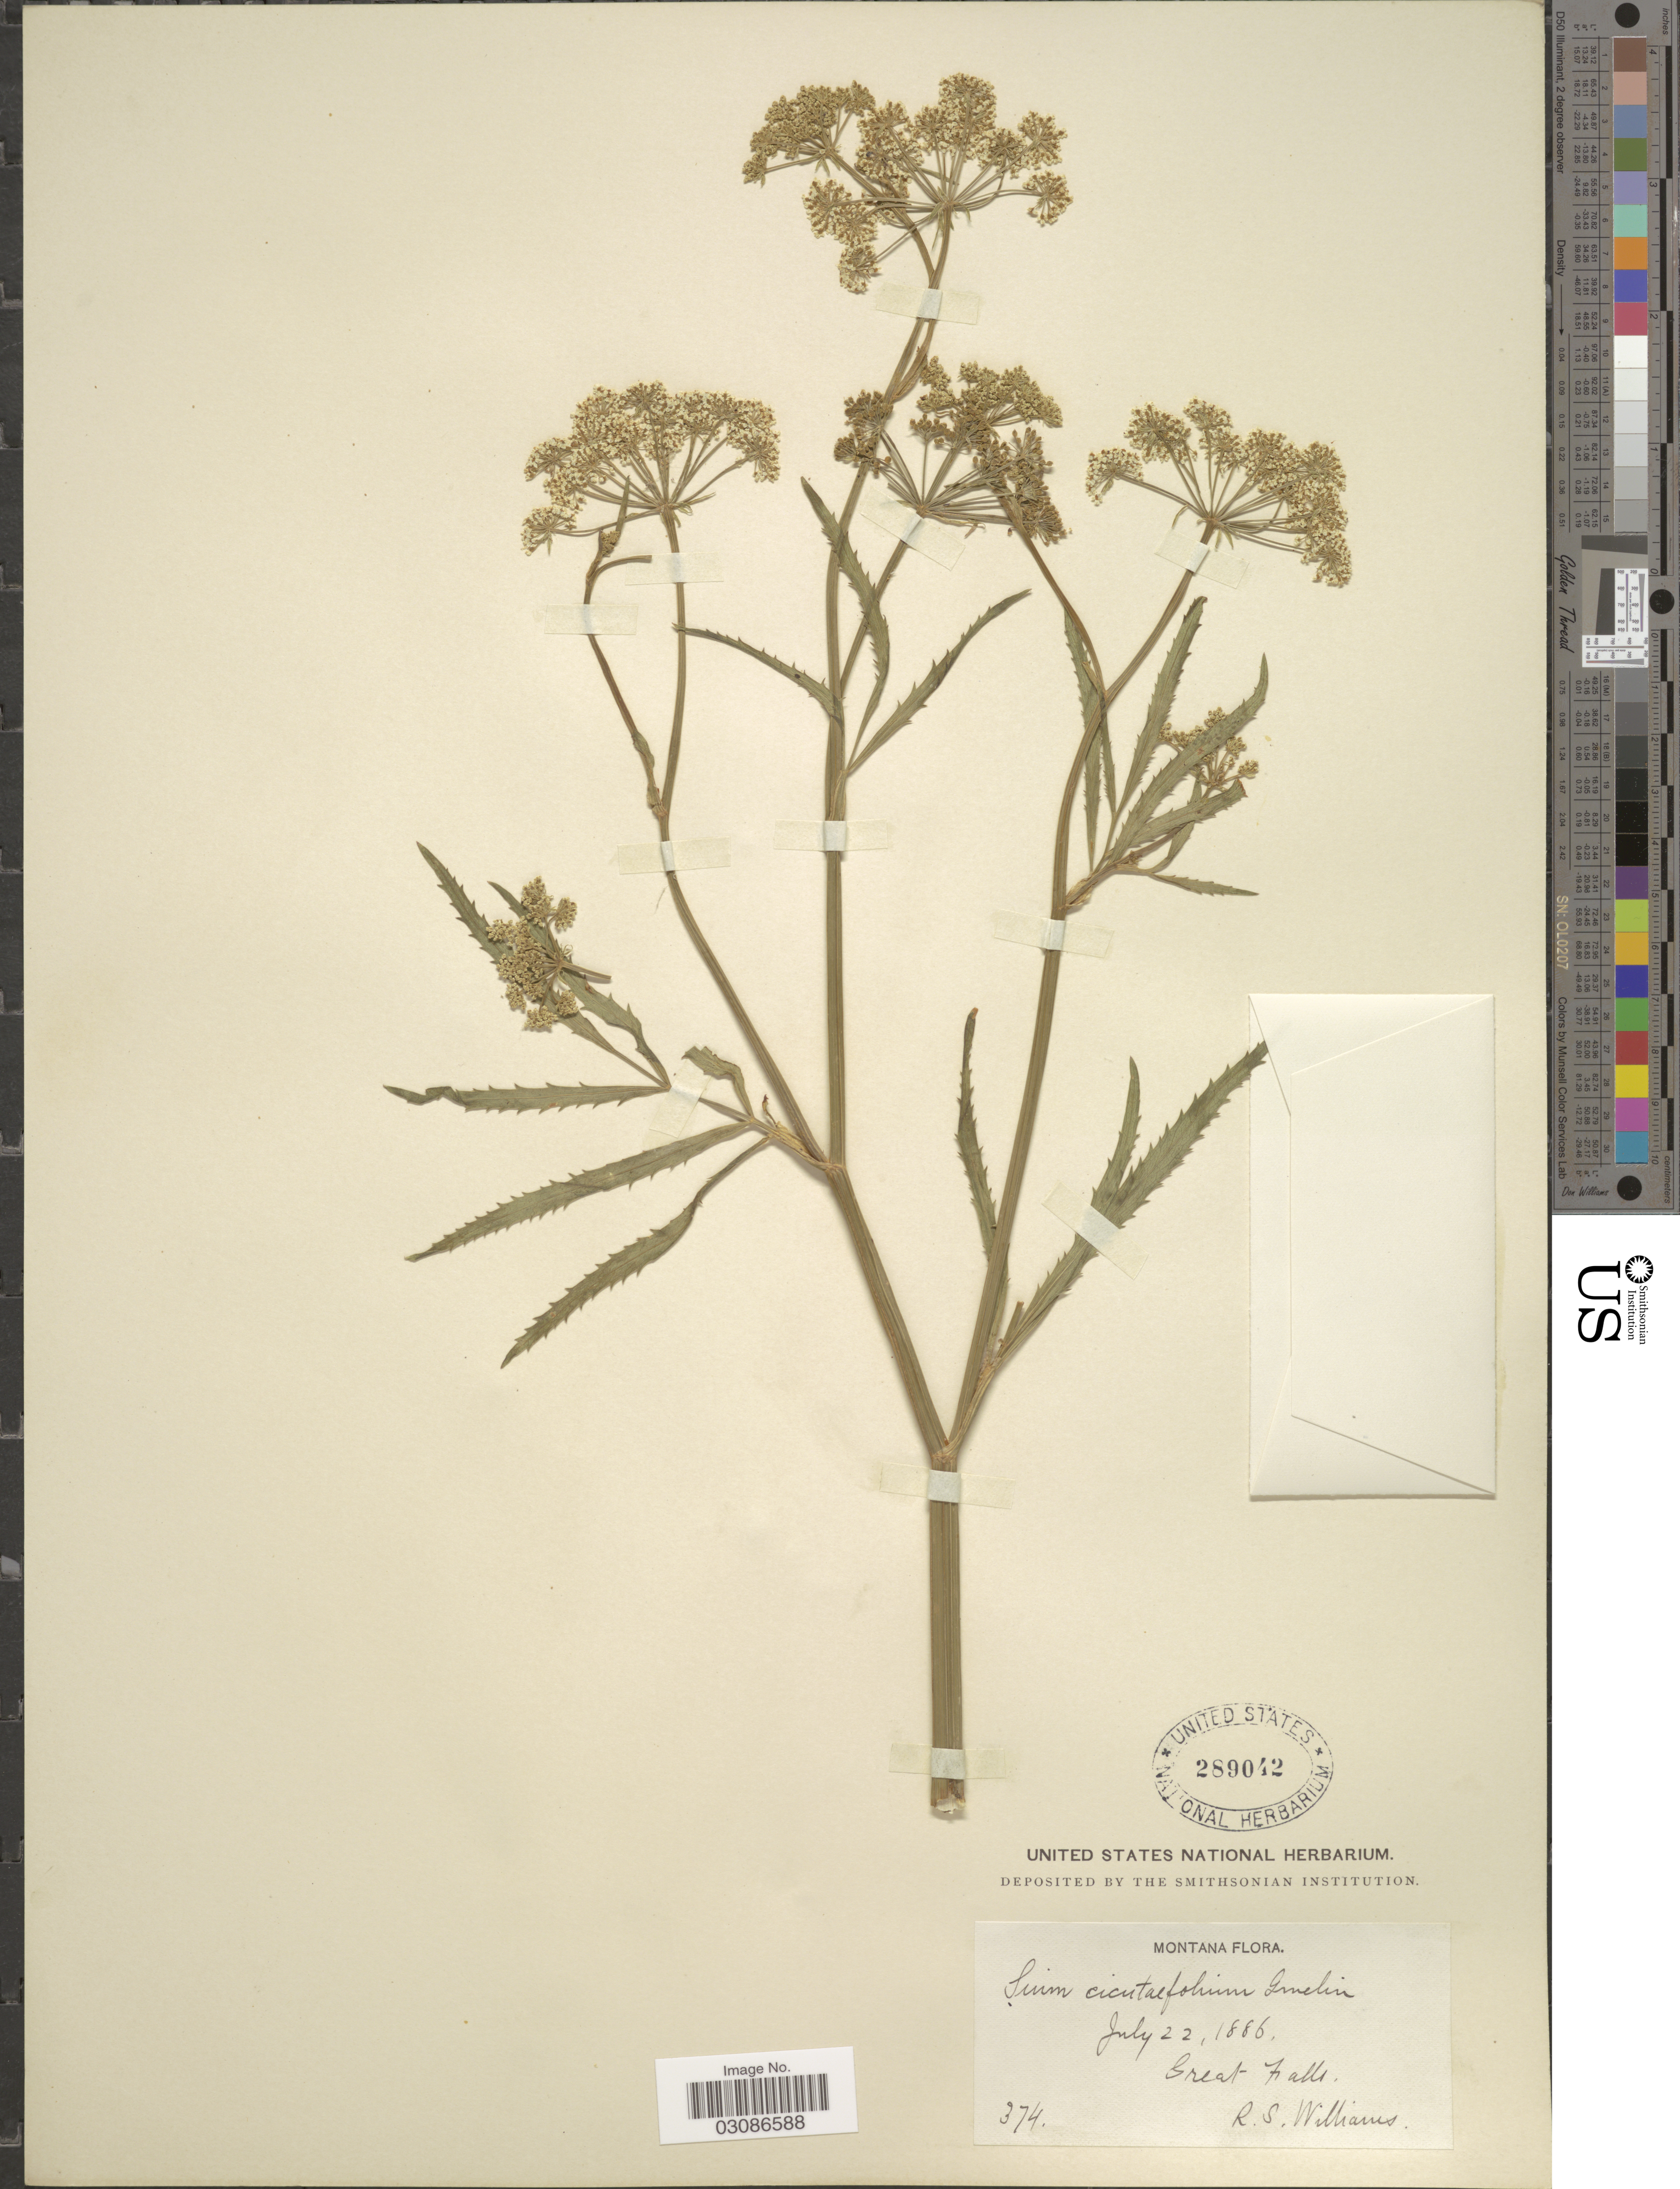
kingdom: Plantae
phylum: Tracheophyta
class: Magnoliopsida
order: Apiales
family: Apiaceae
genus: Sium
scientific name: Sium suave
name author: Walter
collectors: R. S. Williams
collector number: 374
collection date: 1886-07-22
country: United States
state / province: Montana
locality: Great Falls.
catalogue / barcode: US 289042